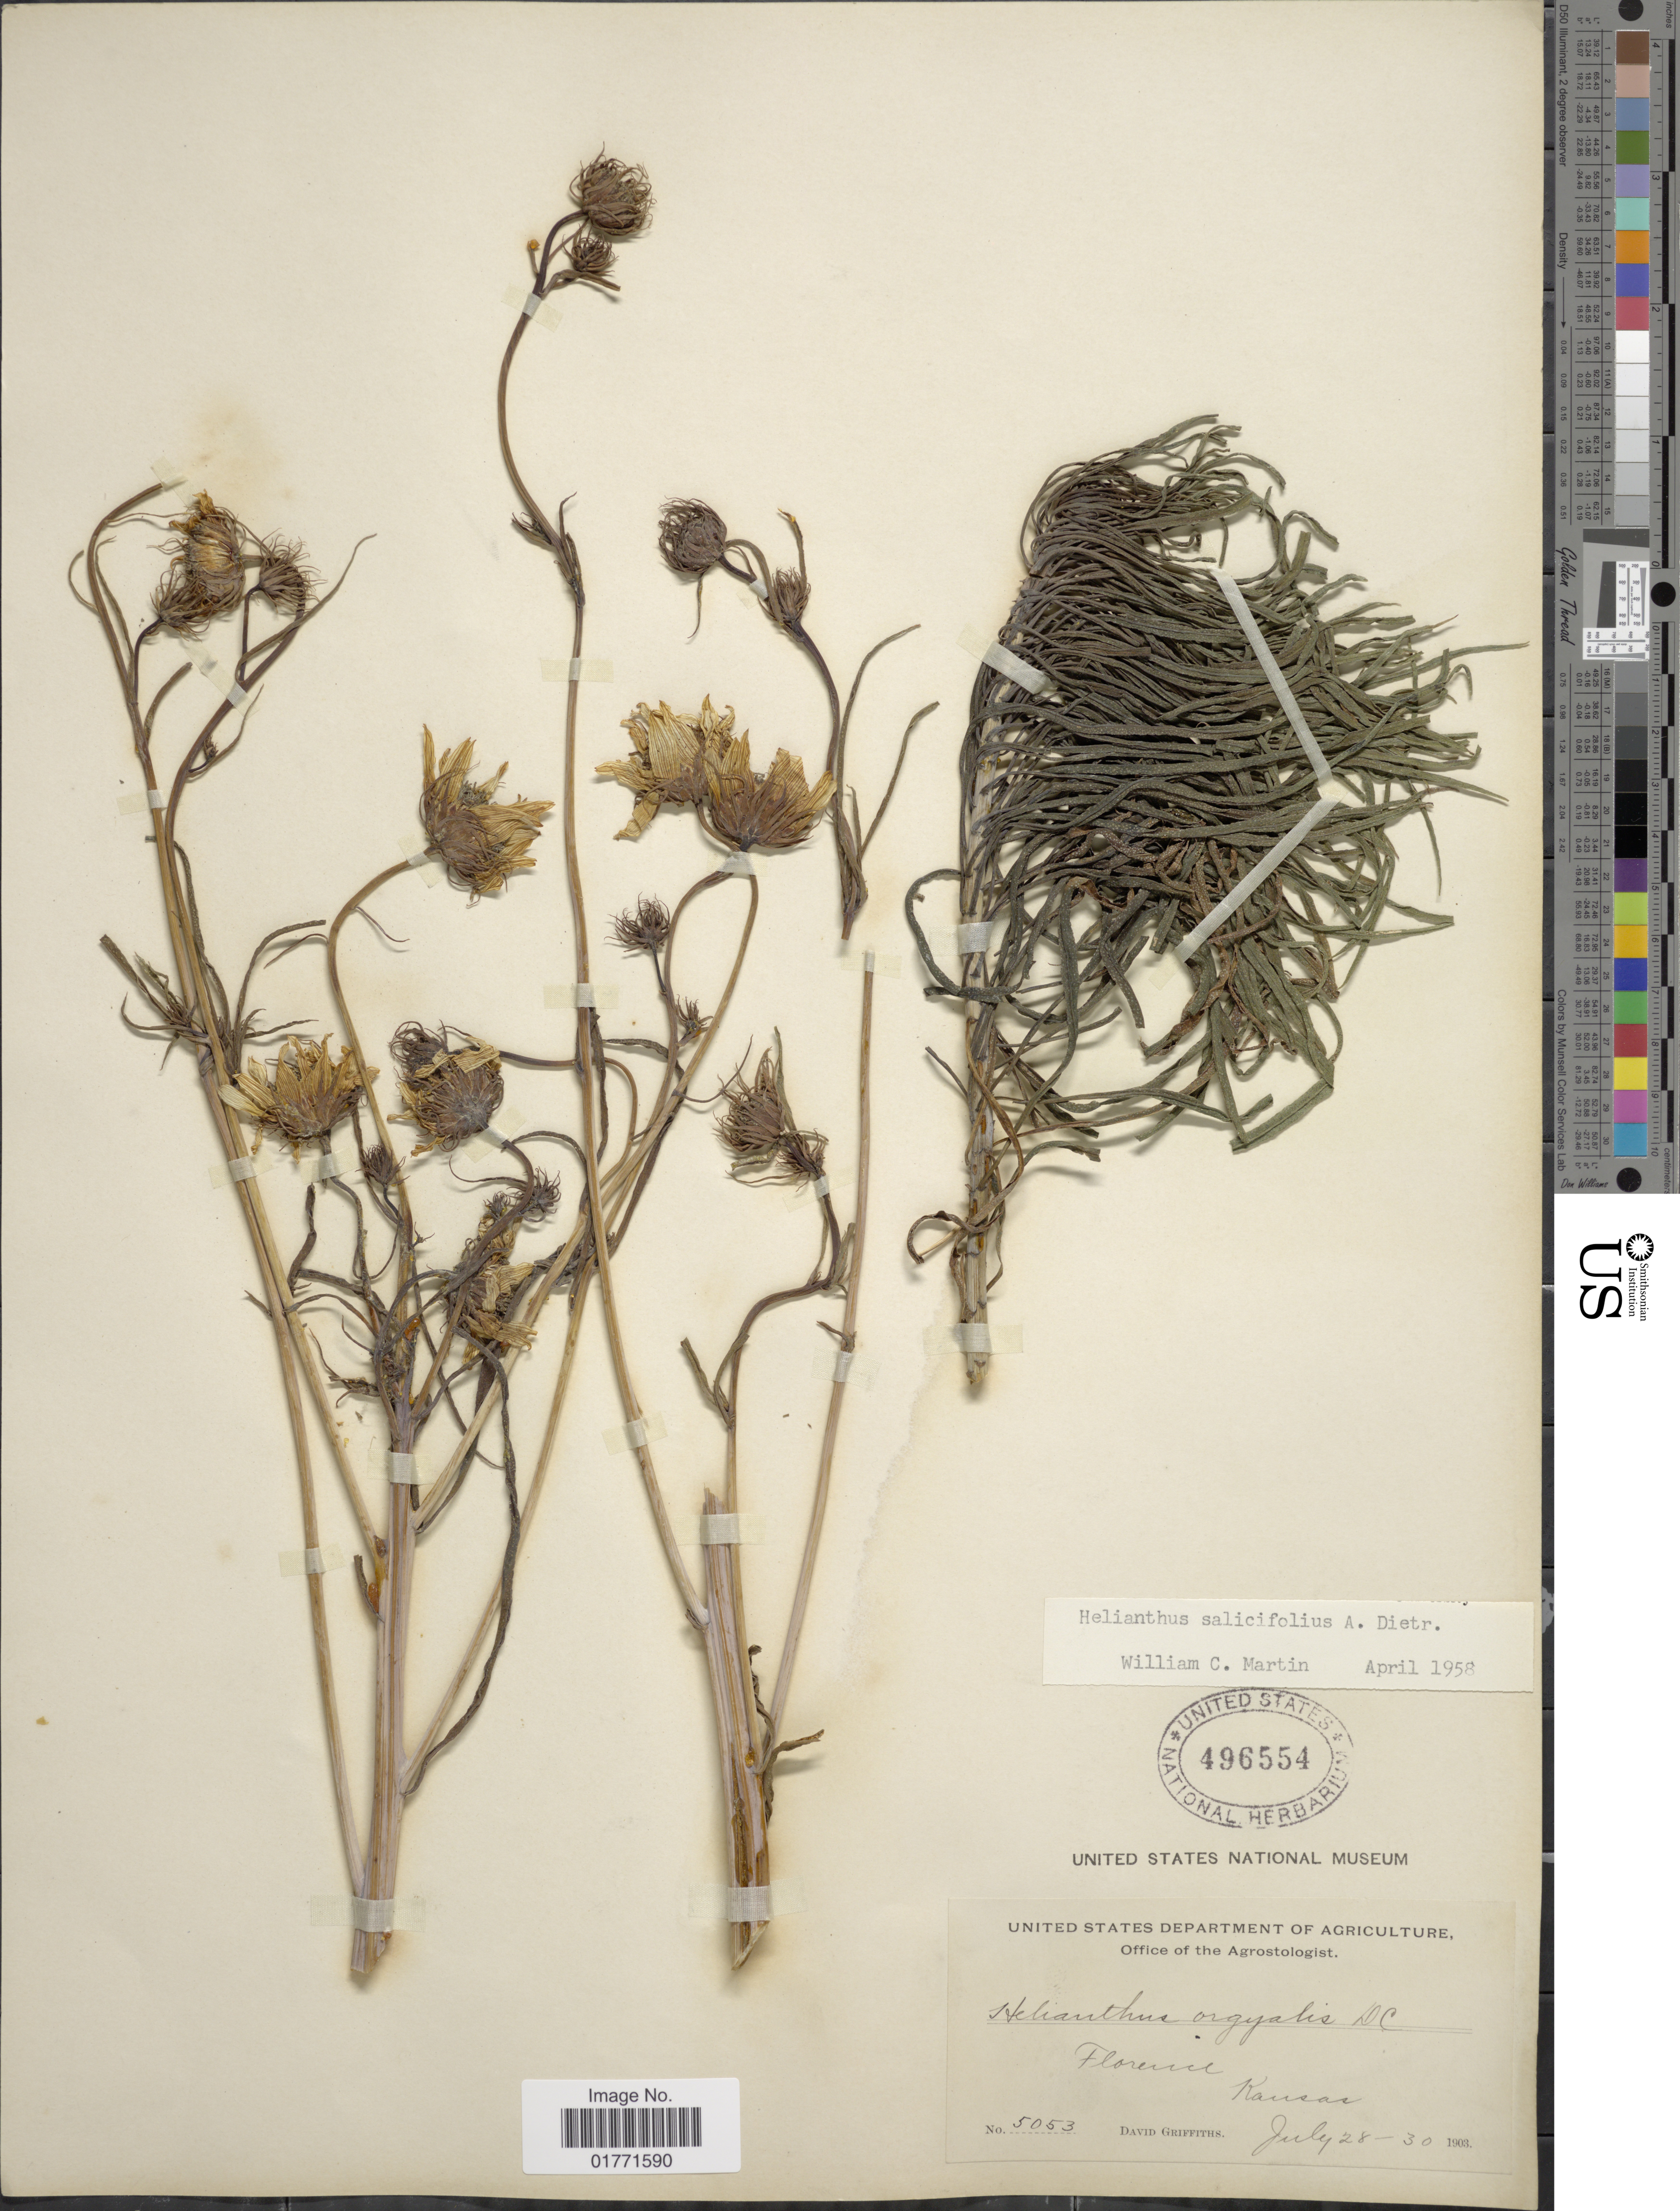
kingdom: Plantae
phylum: Tracheophyta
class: Magnoliopsida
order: Asterales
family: Asteraceae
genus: Helianthus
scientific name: Helianthus salicifolius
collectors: D. Griffiths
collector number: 5053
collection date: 1903-07-28/1903-07-30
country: United States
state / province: Kansas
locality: Florence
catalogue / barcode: US 496554